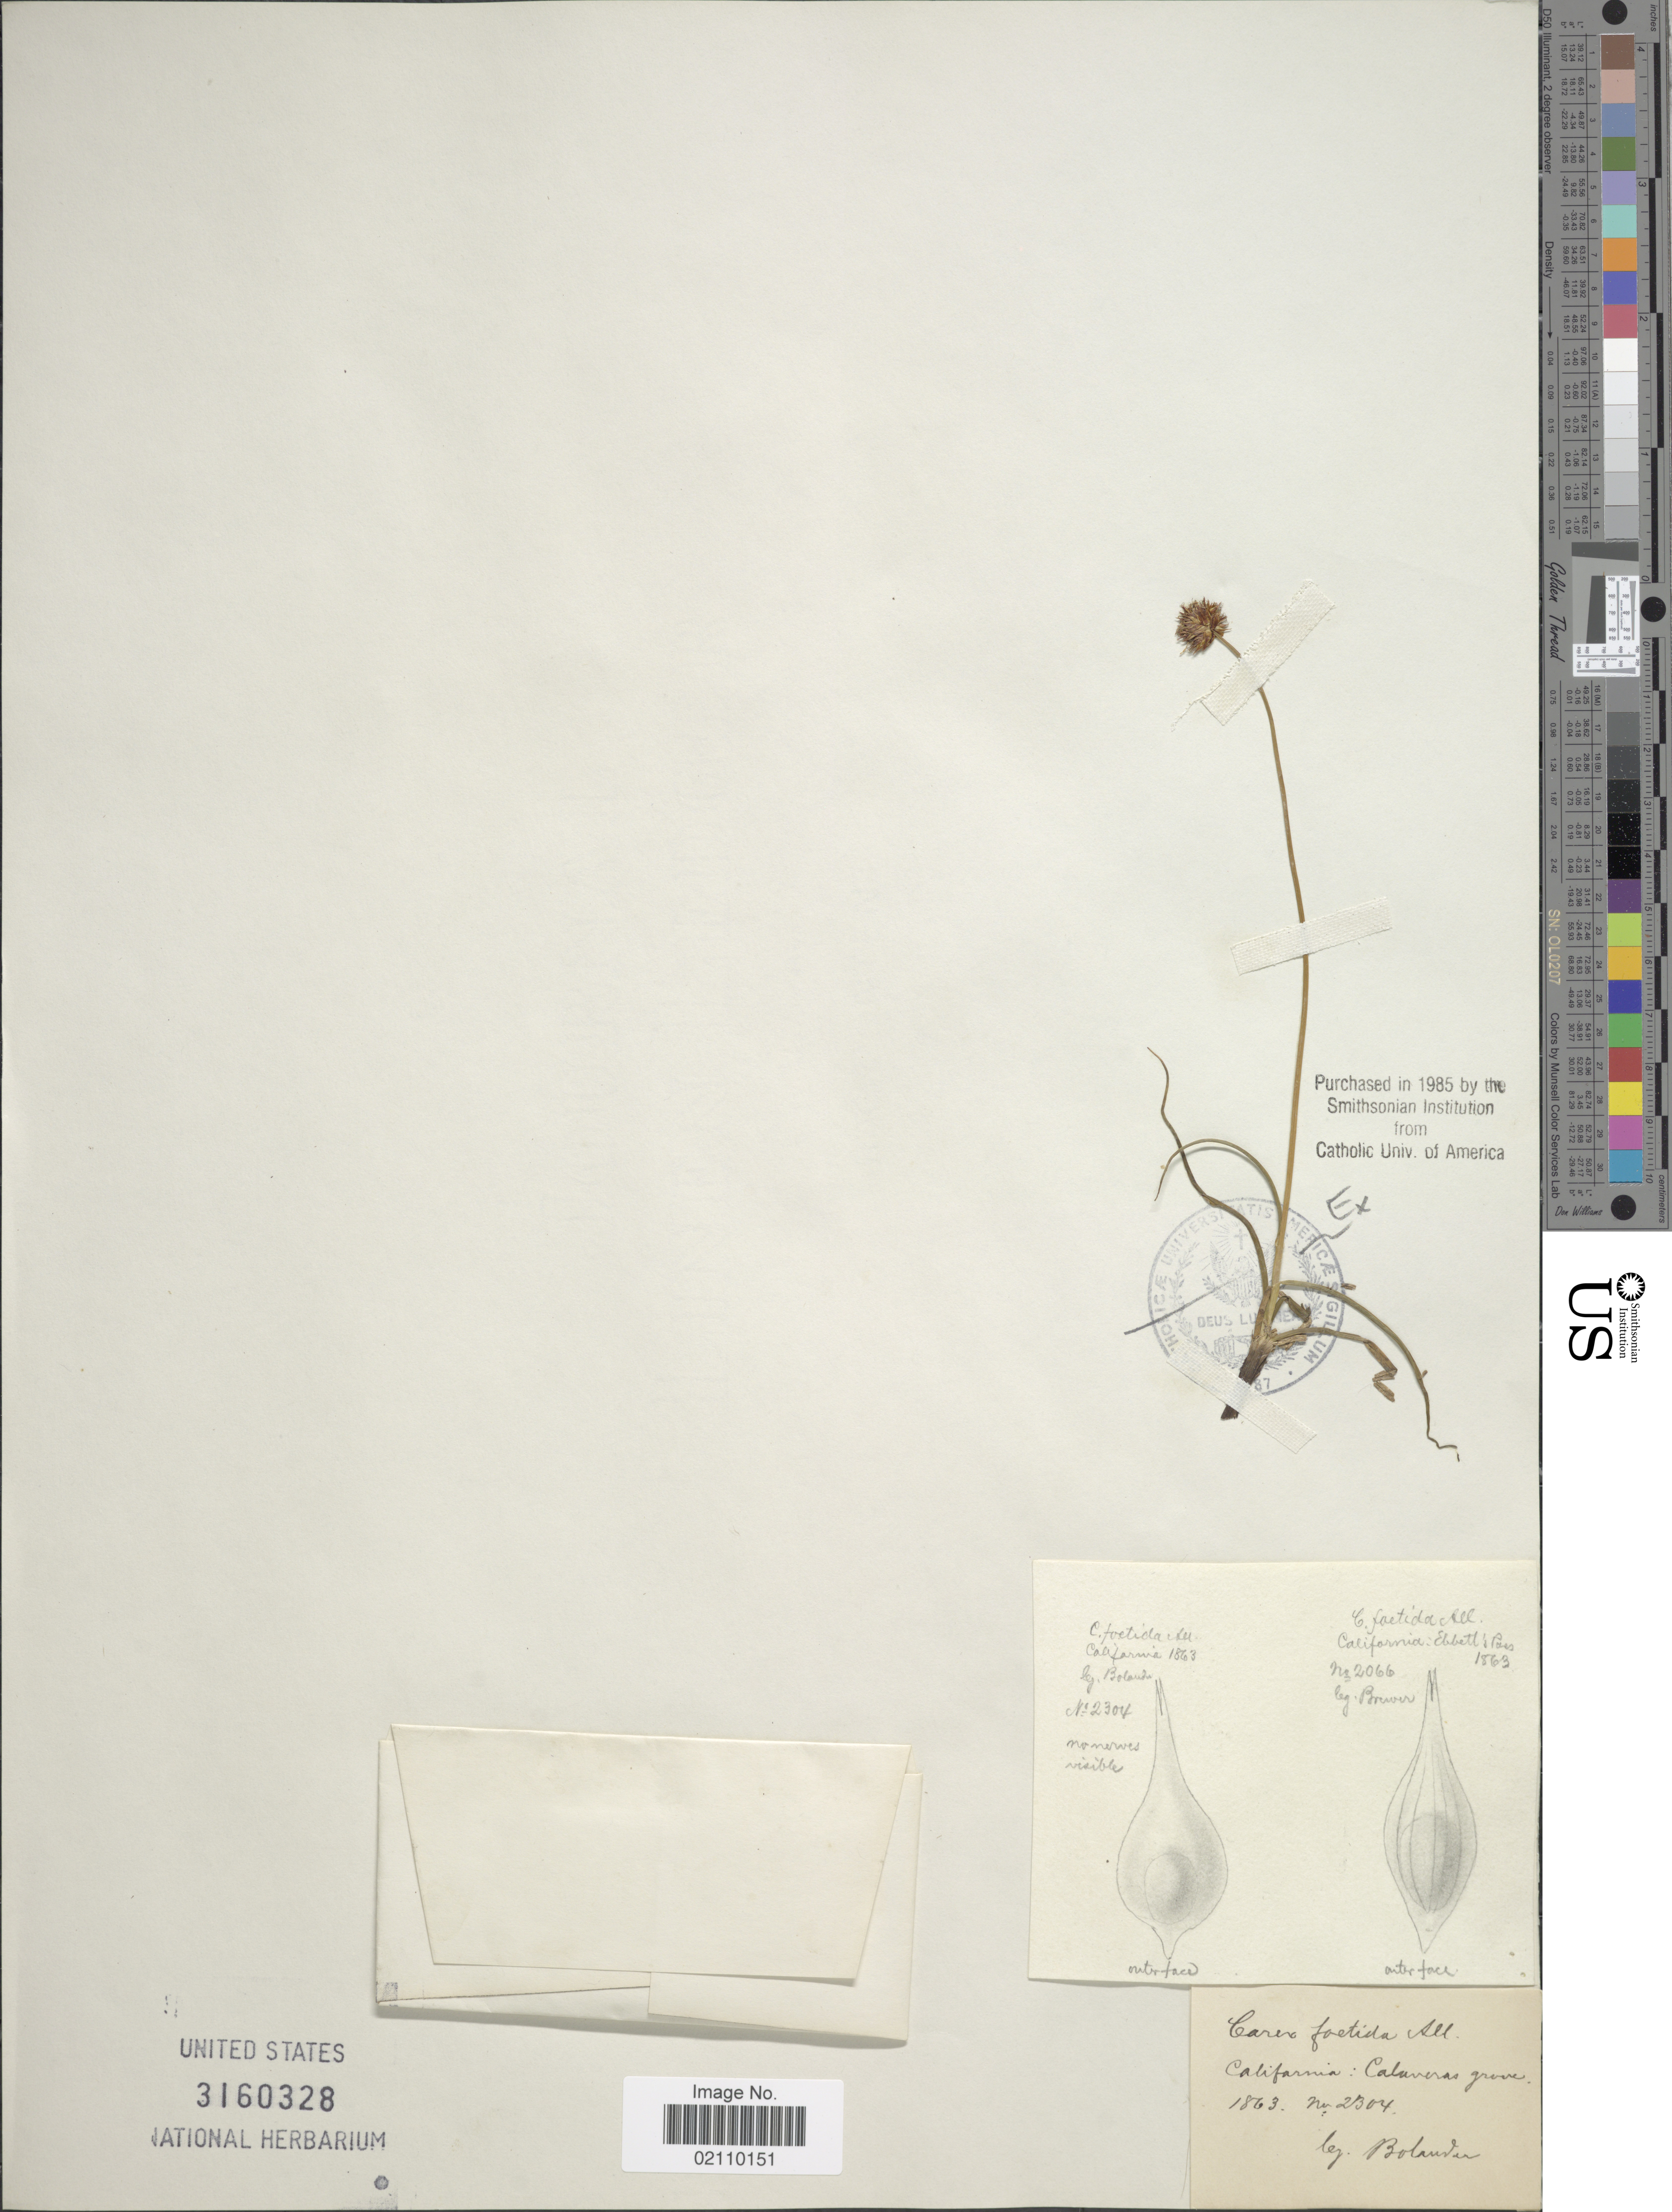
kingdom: Plantae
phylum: Tracheophyta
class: Liliopsida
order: Poales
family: Cyperaceae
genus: Carex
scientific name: Carex foetida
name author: All.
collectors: -. Bolander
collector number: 2304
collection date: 1863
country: United States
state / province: California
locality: Calaveras grove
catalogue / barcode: US 3160328